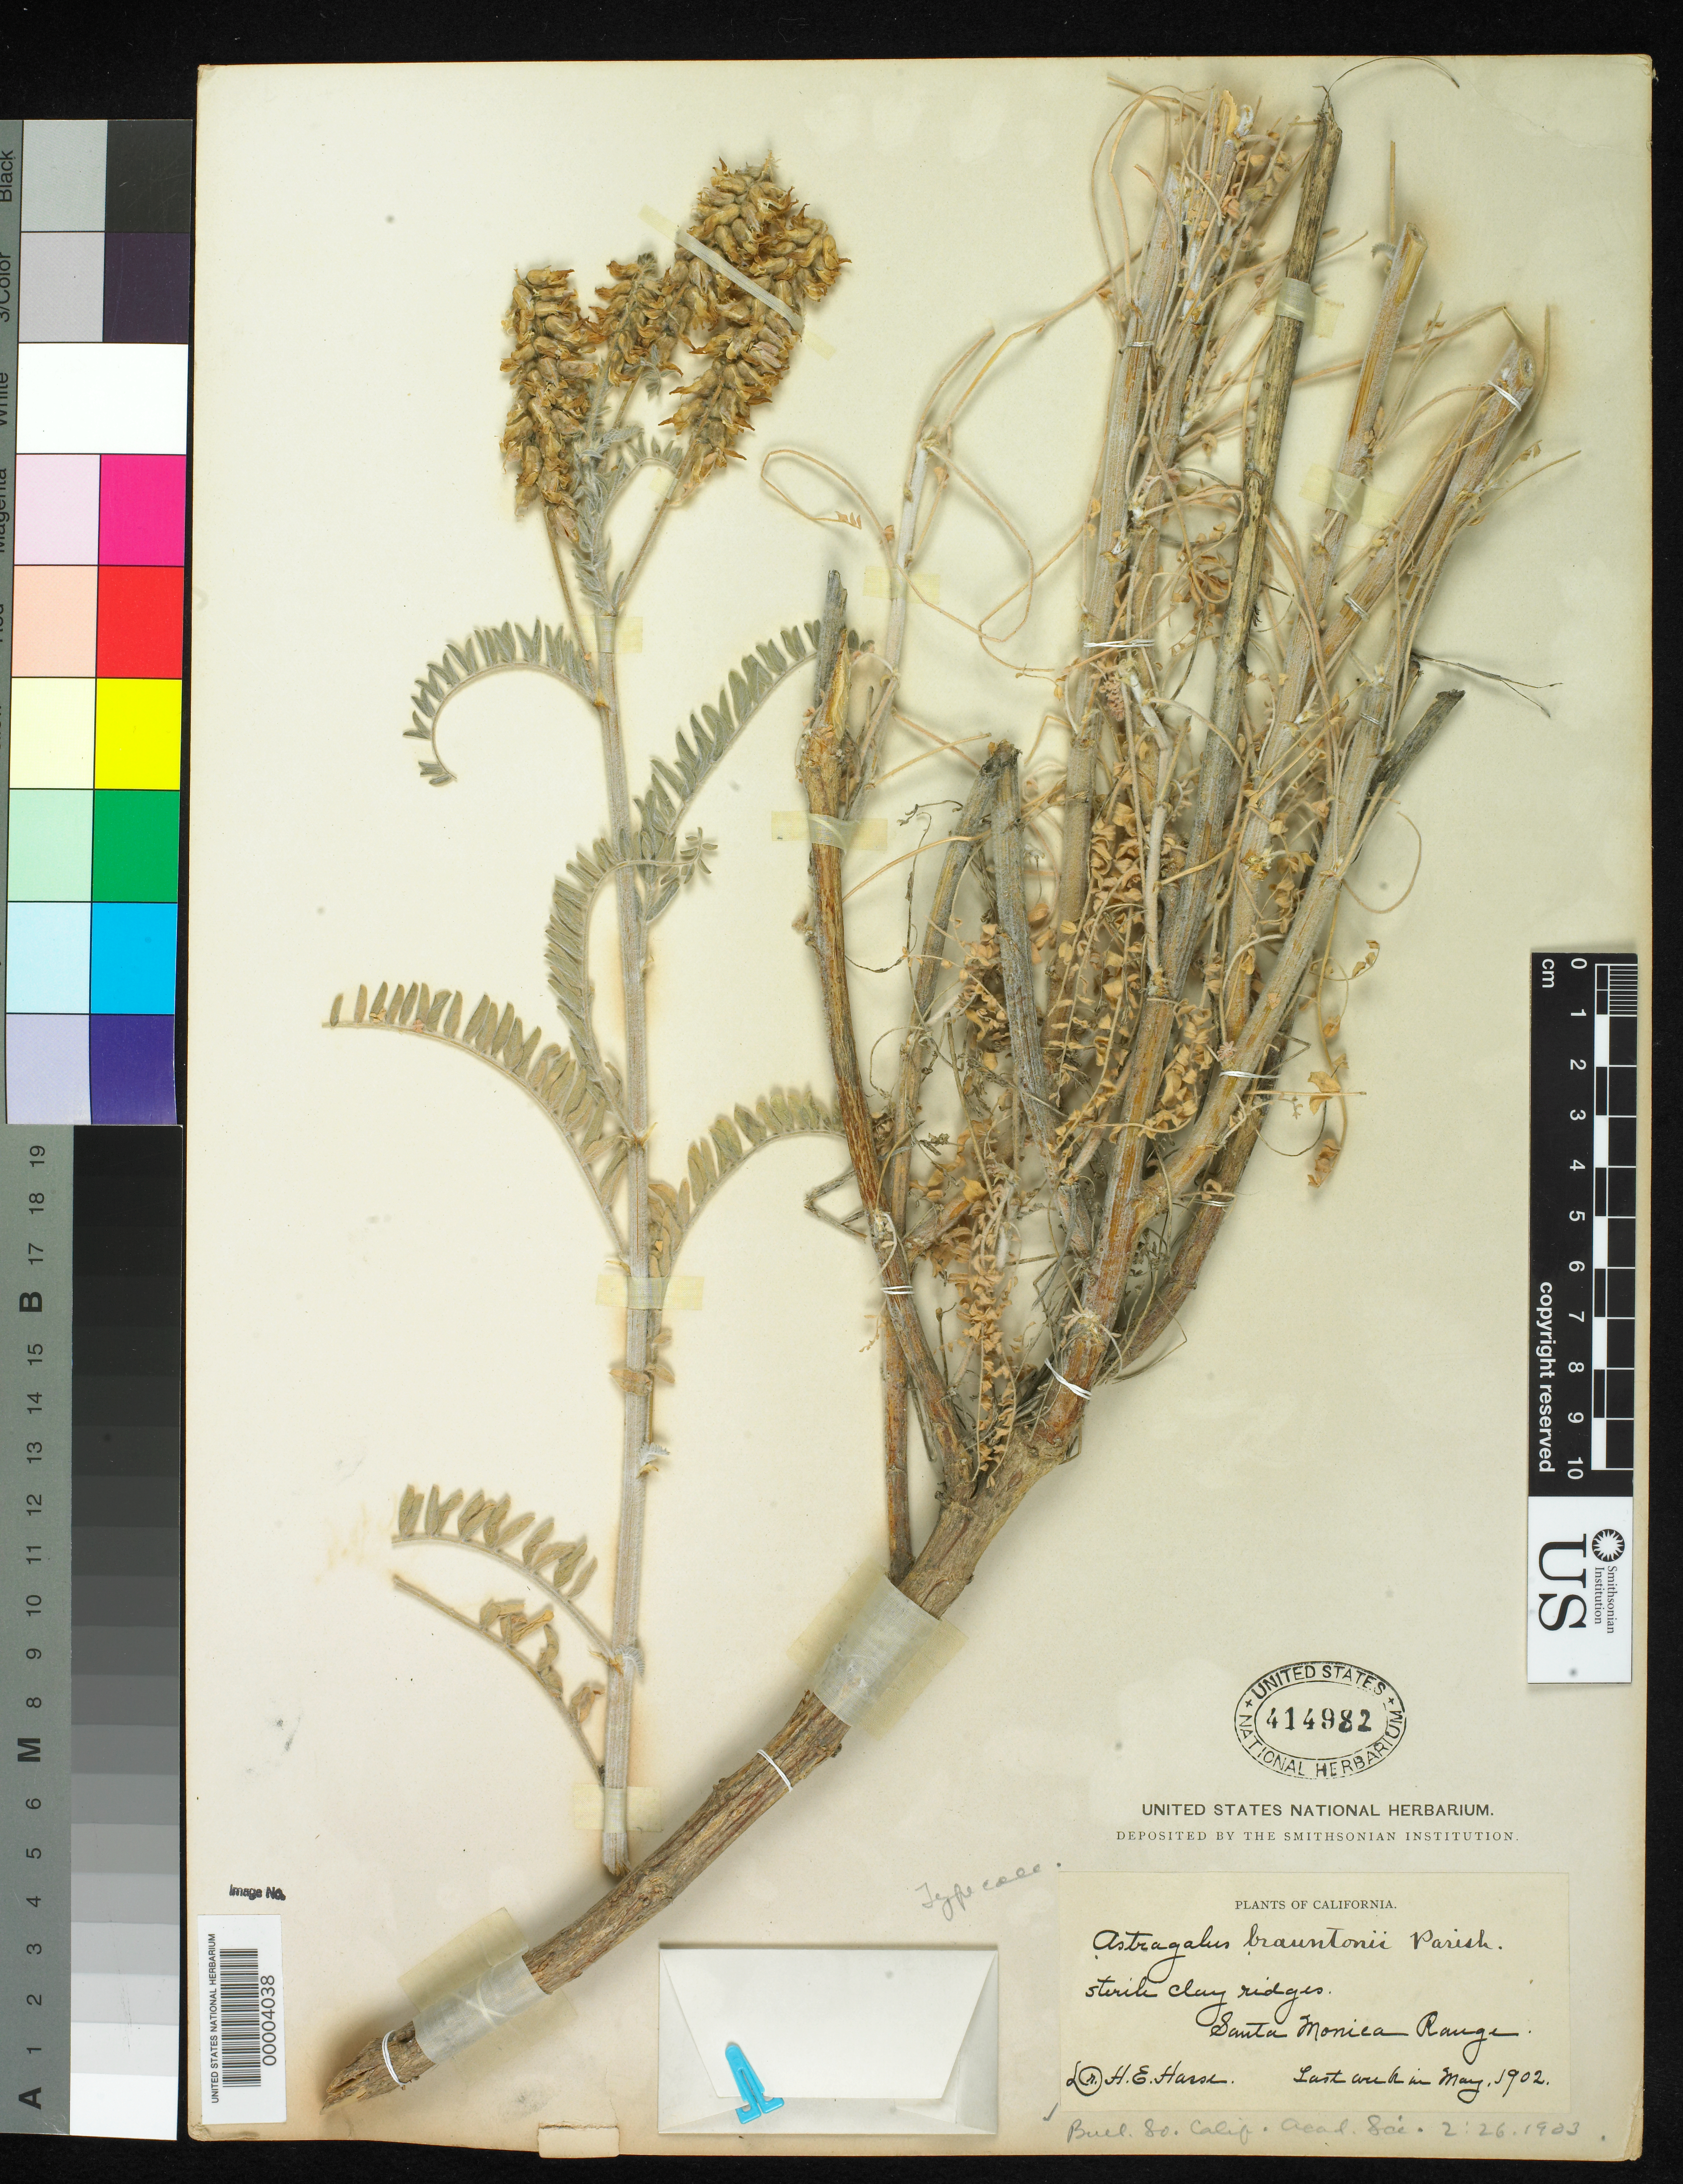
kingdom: Plantae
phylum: Tracheophyta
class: Magnoliopsida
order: Fabales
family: Fabaceae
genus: Astragalus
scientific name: Astragalus brauntonii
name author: Parish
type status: Isotype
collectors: H. E. Hasse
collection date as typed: May 1902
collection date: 1902-05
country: United States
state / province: California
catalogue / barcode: US 414982